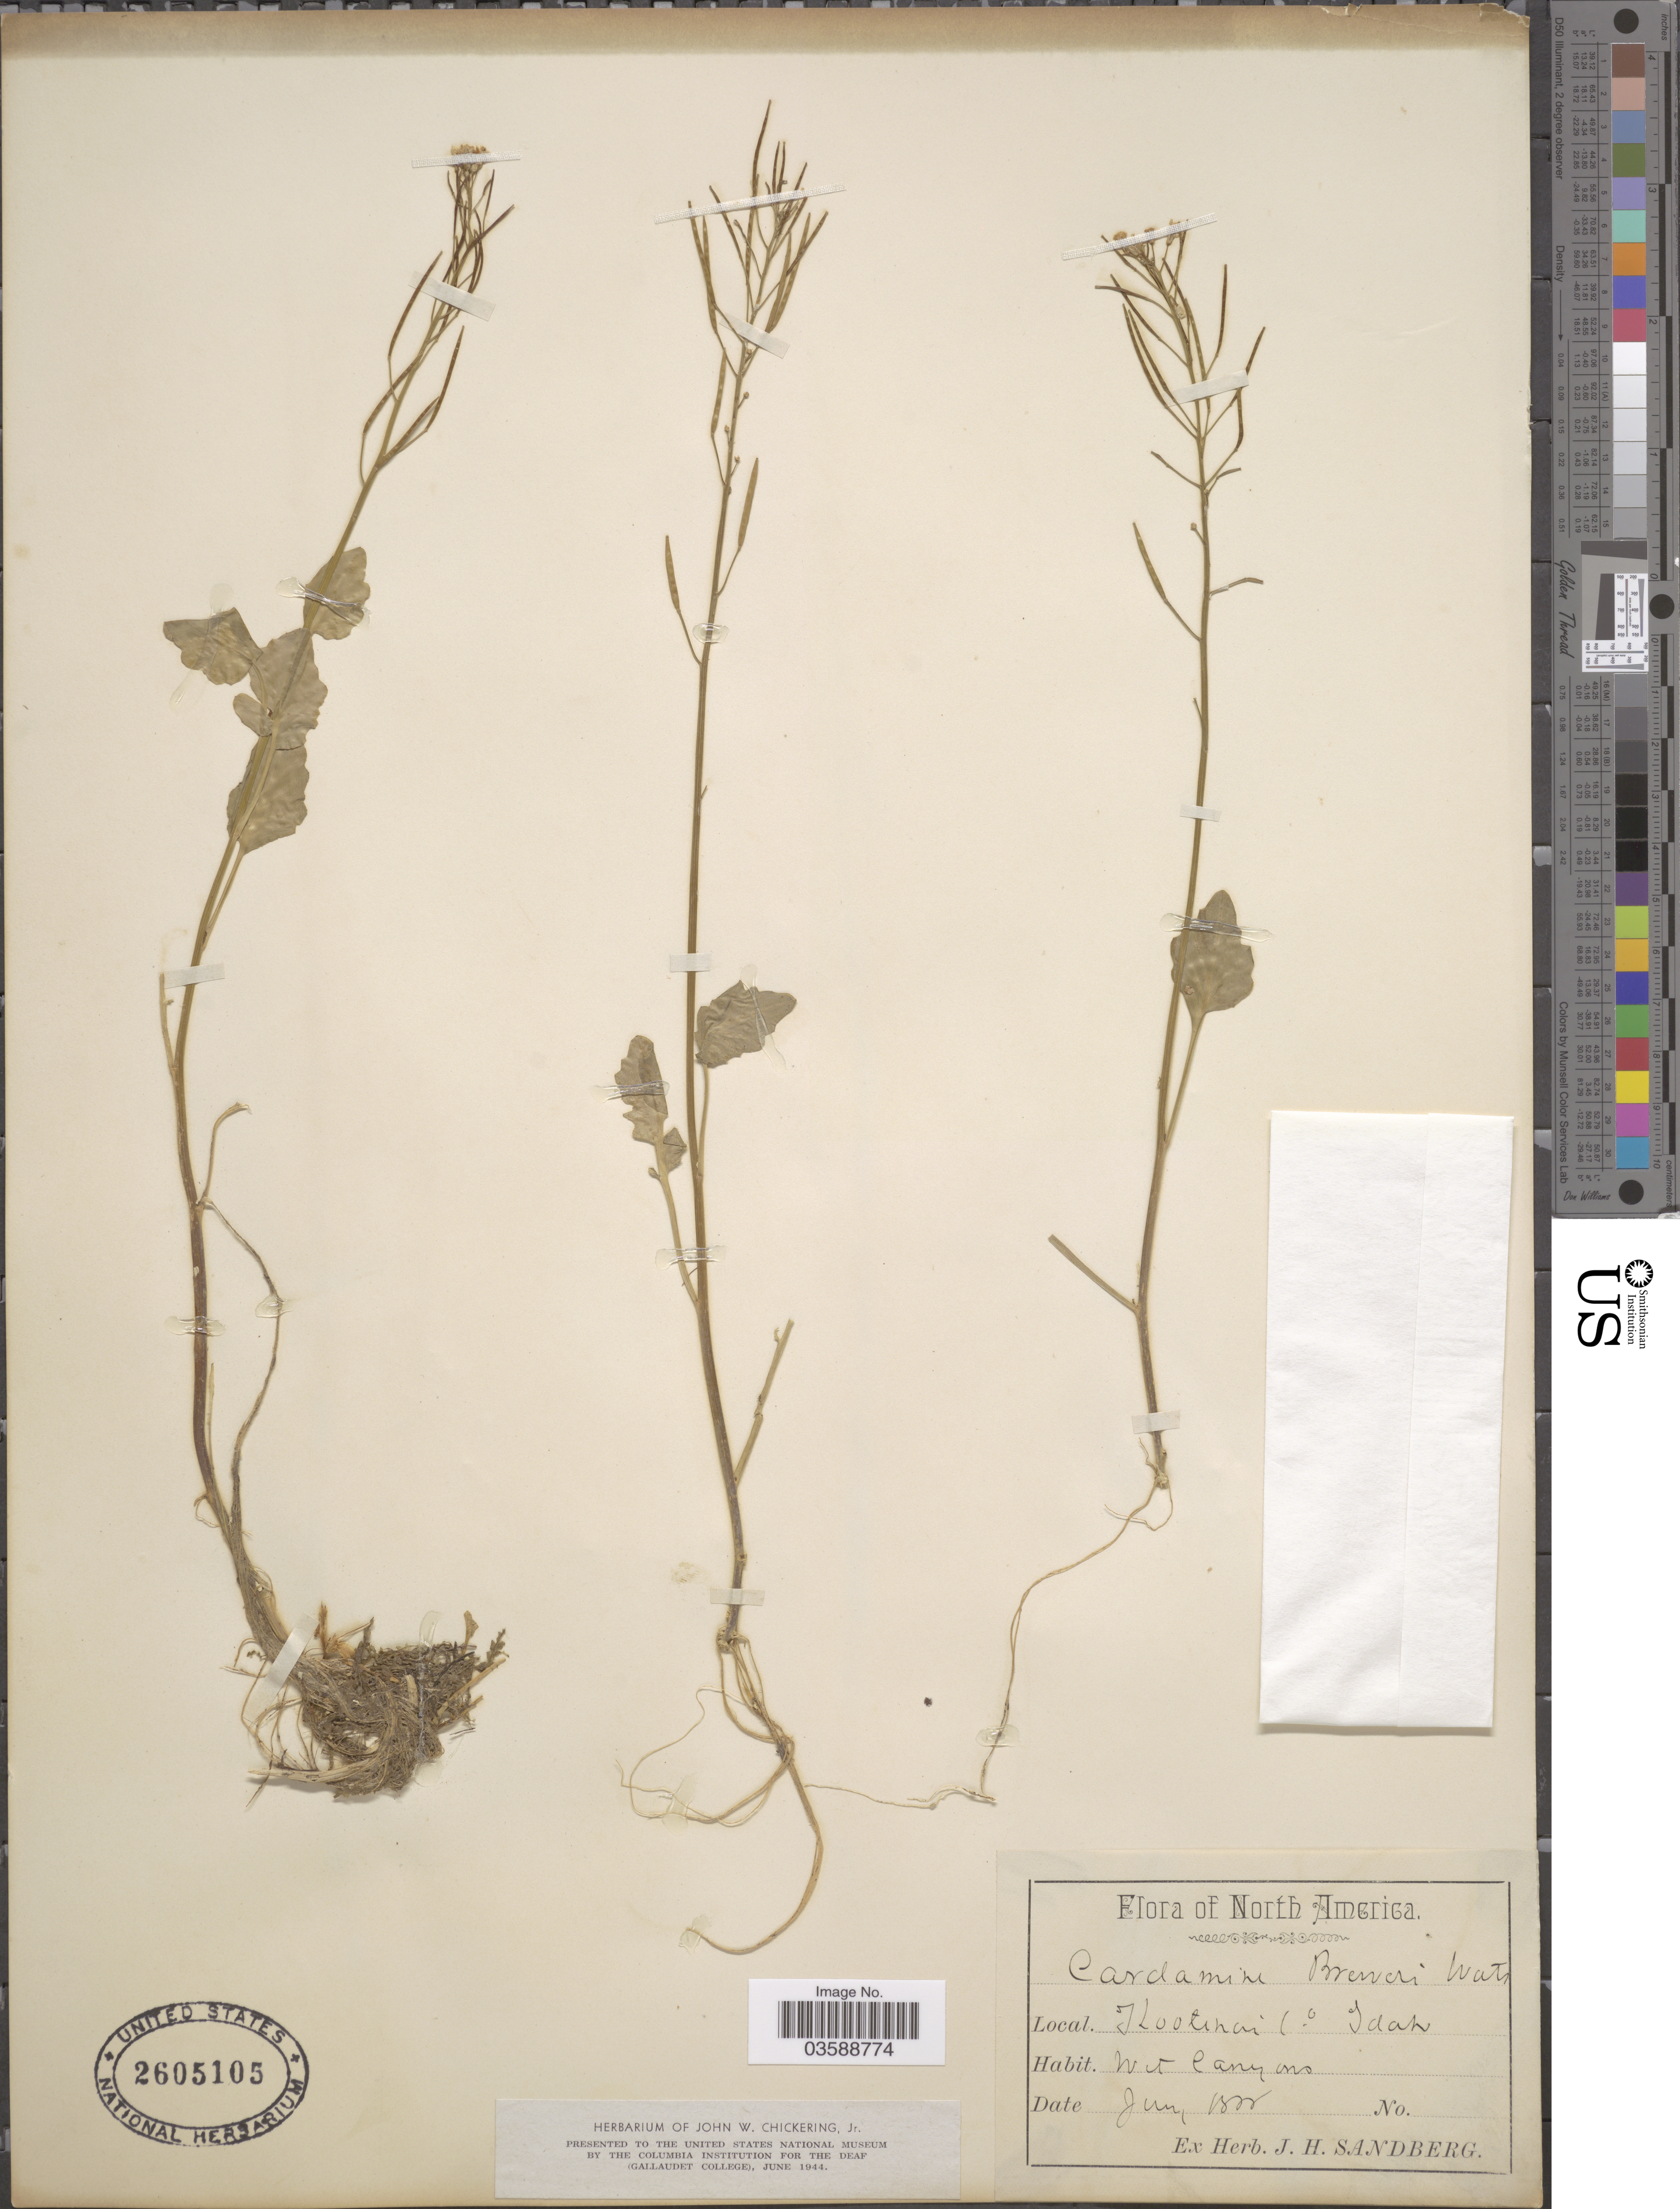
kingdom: Plantae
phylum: Tracheophyta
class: Magnoliopsida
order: Brassicales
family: Brassicaceae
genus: Cardamine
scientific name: Cardamine breweri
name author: S. Watson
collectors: ex. herb. J. H. Sandberg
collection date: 1800-06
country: United States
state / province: Idaho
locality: North America. Kootenai Co.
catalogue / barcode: US 2605105